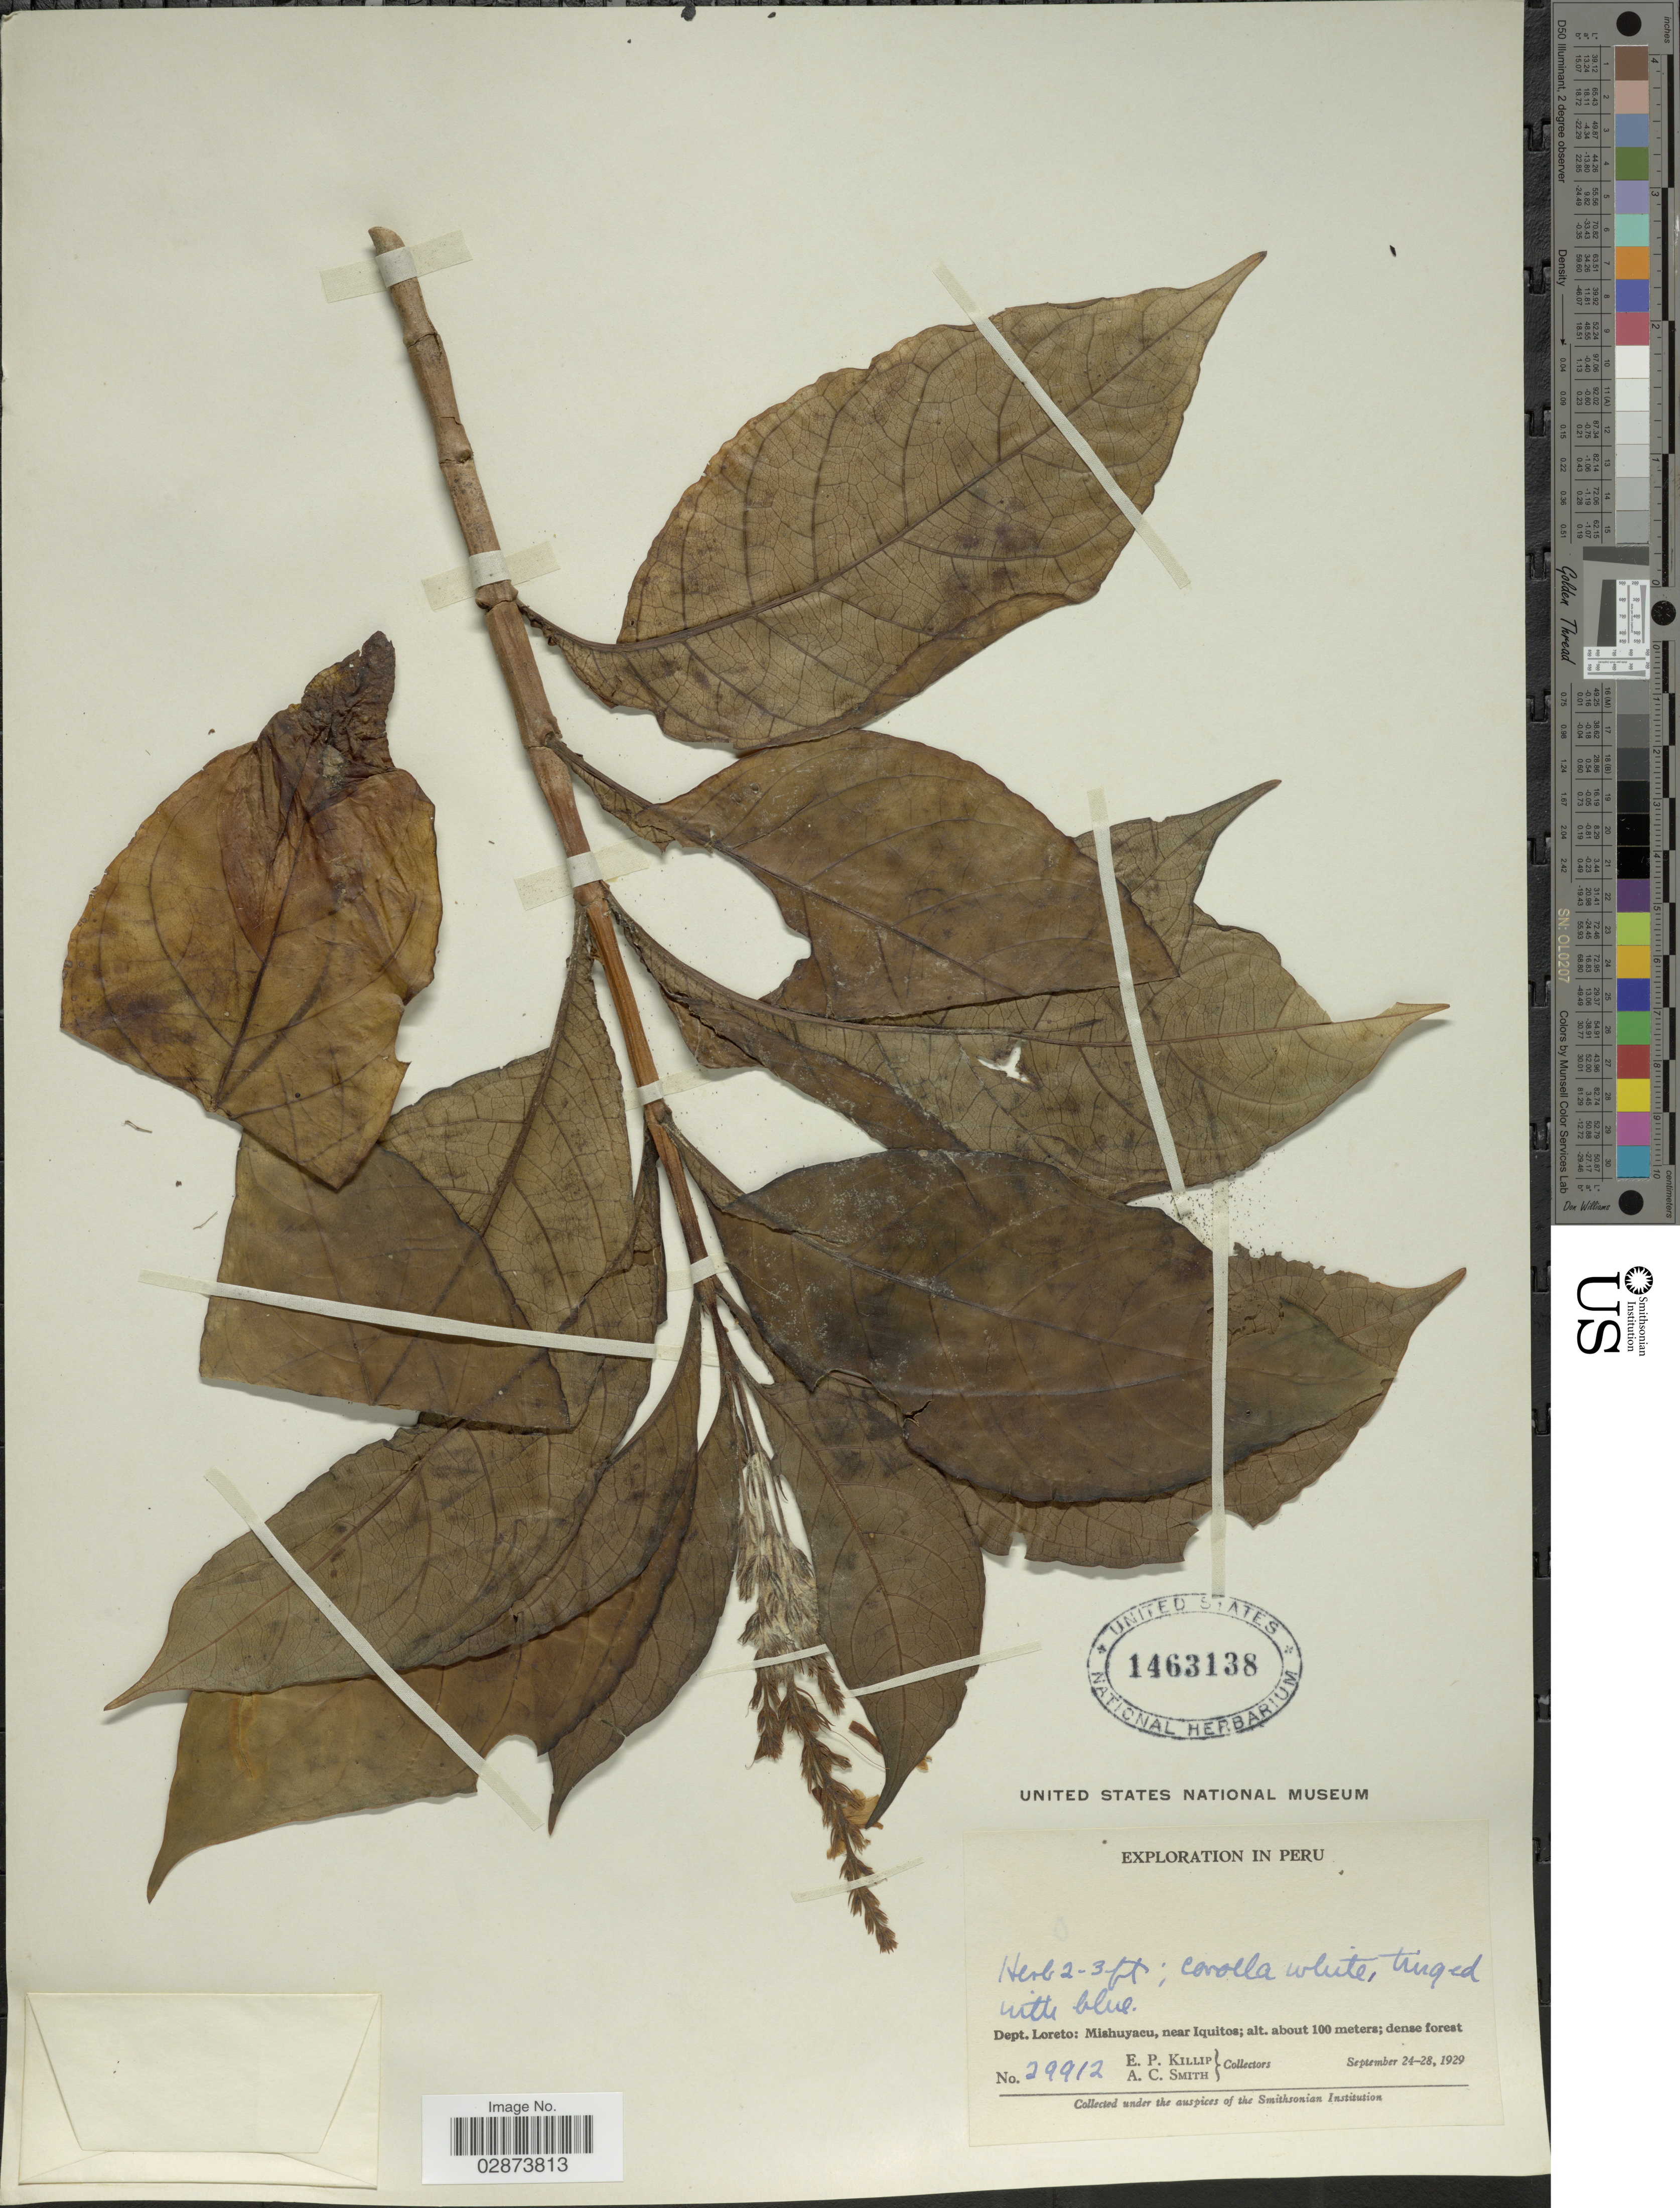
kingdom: Plantae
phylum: Tracheophyta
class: Magnoliopsida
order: Lamiales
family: Acanthaceae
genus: Pulchranthus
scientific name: Pulchranthus adenostachyus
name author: (Lindau) V.M. Baum et al.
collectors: E. P. Killip & A. C. Smith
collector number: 29912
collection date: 1929-09-24/1929-09-28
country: Peru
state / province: Loreto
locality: Dept. Loreto: Mishuyacu, near Iquitos.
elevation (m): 100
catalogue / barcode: US 1463138